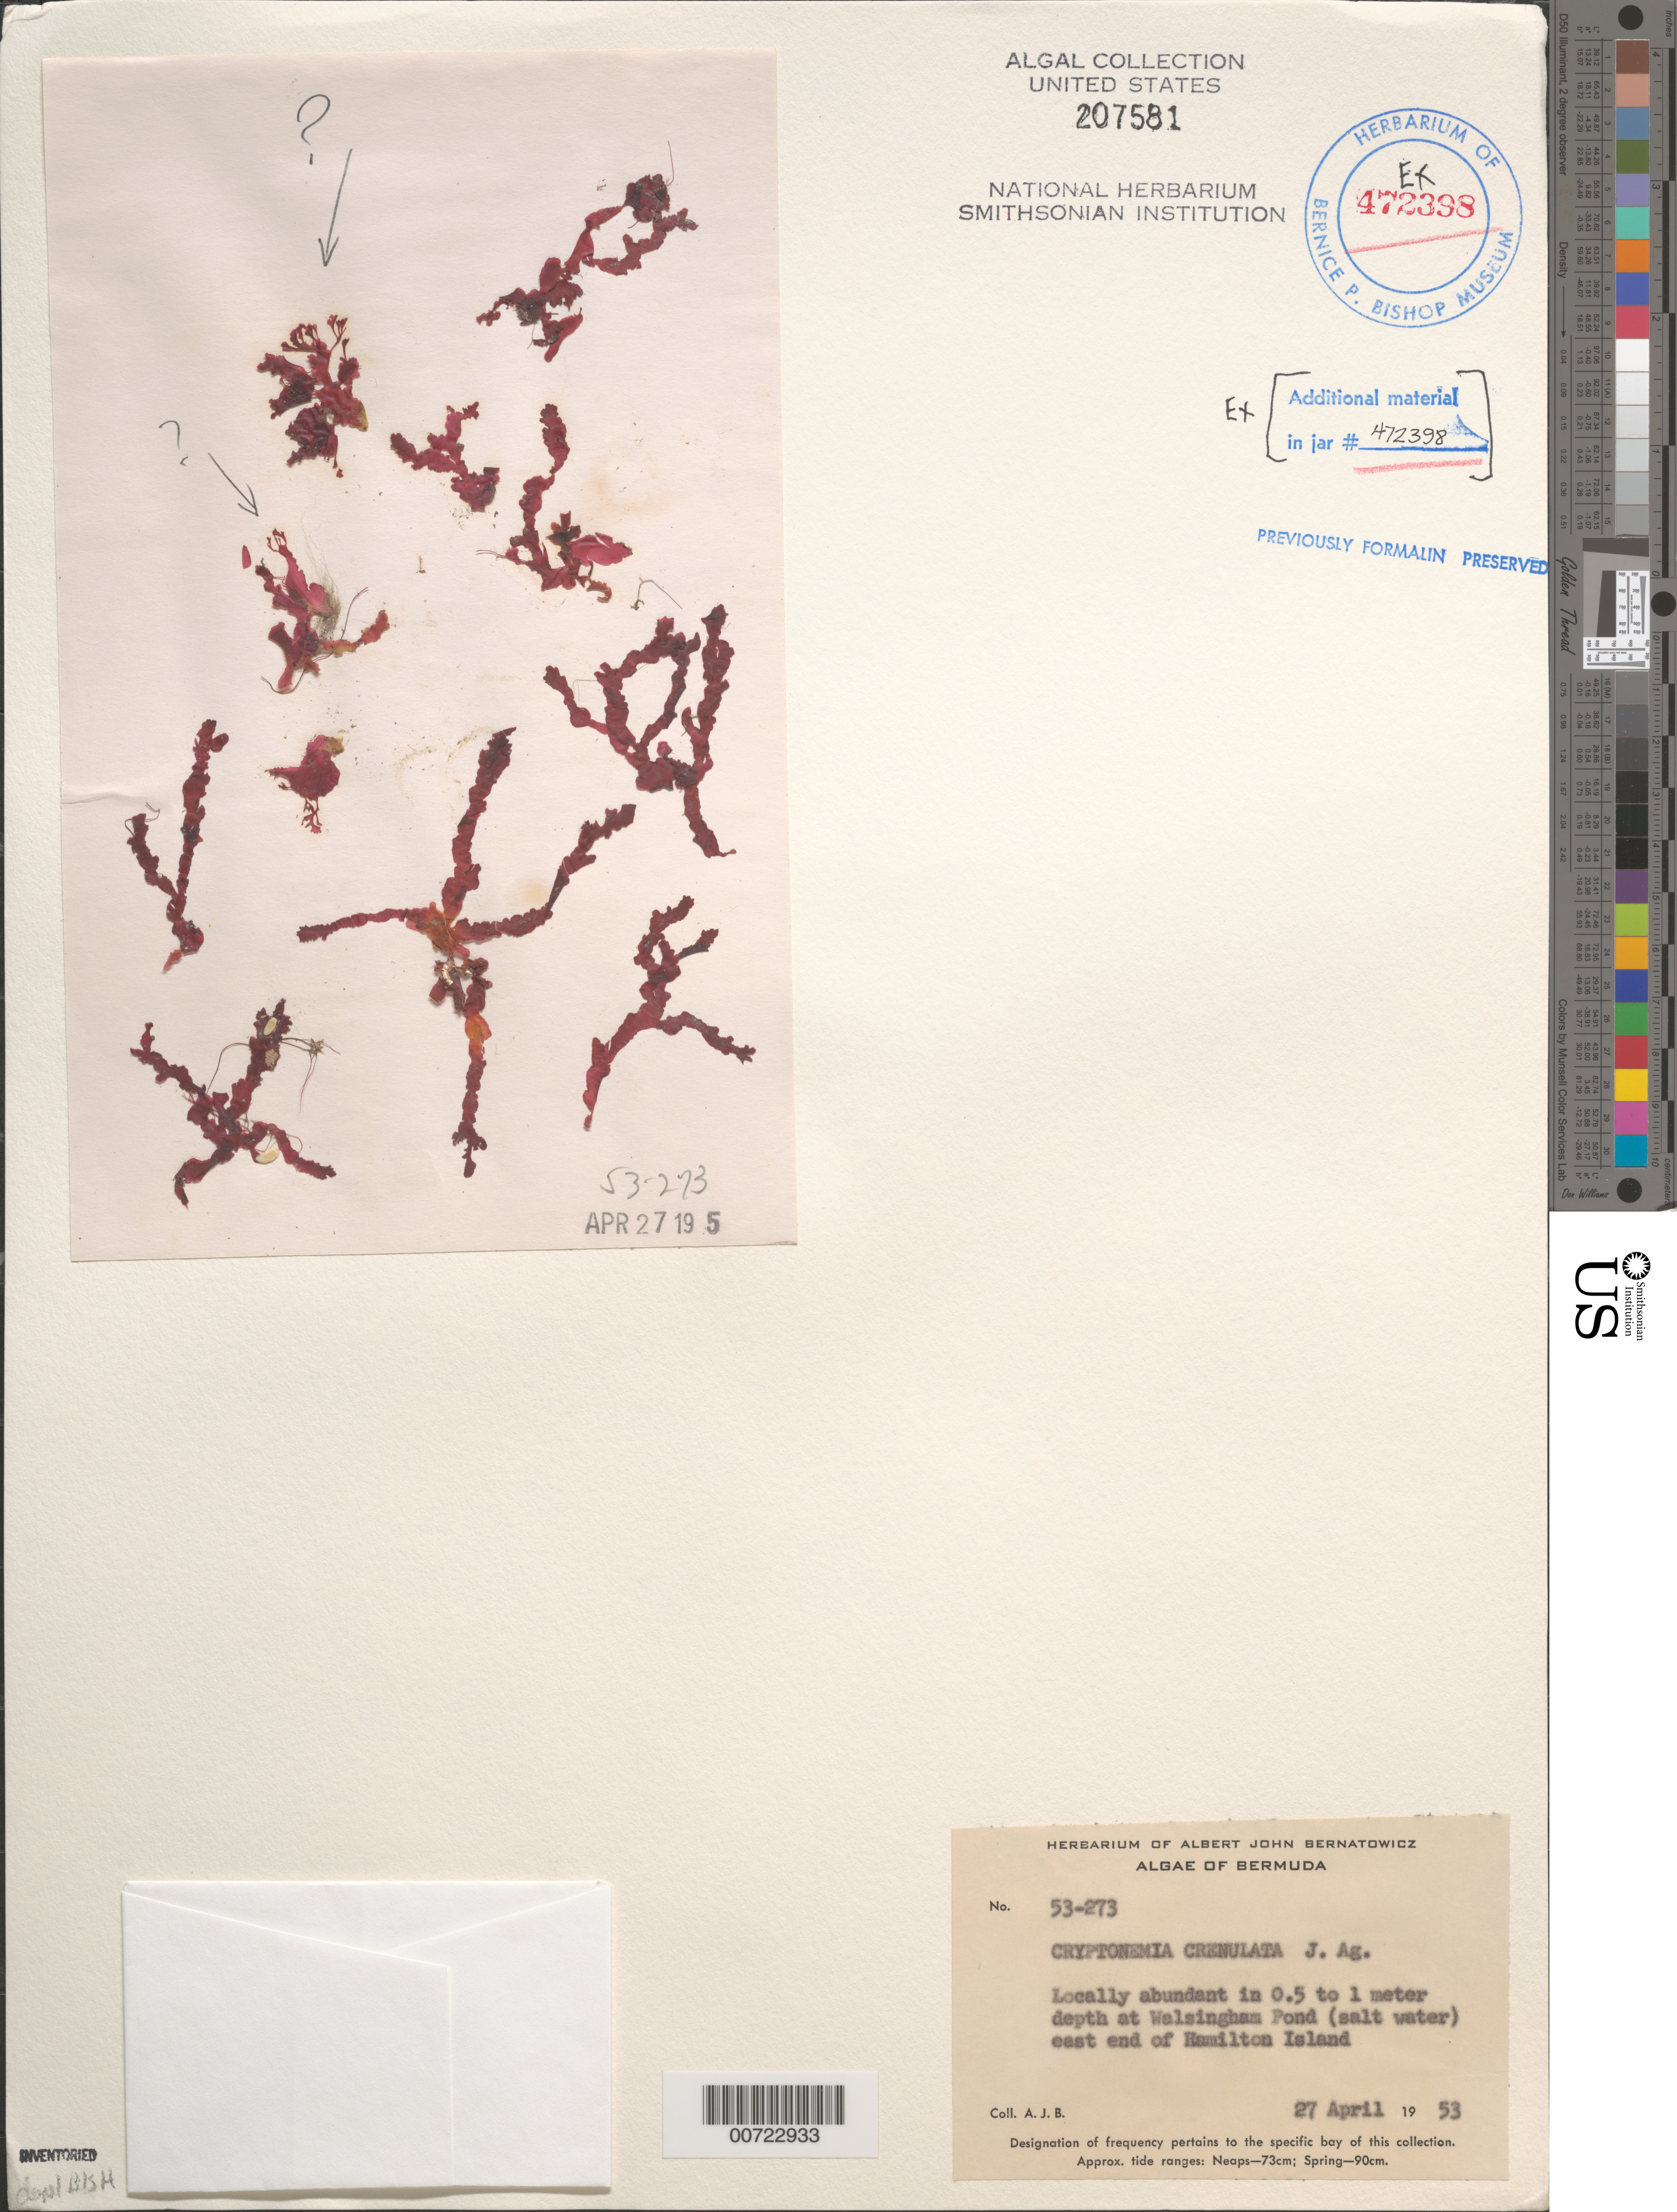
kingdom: Plantae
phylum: Rhodophyta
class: Florideophyceae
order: Halymeniales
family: Halymeniaceae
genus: Cryptonemia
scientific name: Cryptonemia crenulata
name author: (J. Agardh) J. Agardh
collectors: A. Bernatowicz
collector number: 53-273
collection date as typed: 27 Apr 1953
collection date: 1953-04-27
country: Bermuda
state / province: Hamilton Parish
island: Bermuda Island (Hamilton Island)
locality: Walsingham Pond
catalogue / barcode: US 207581